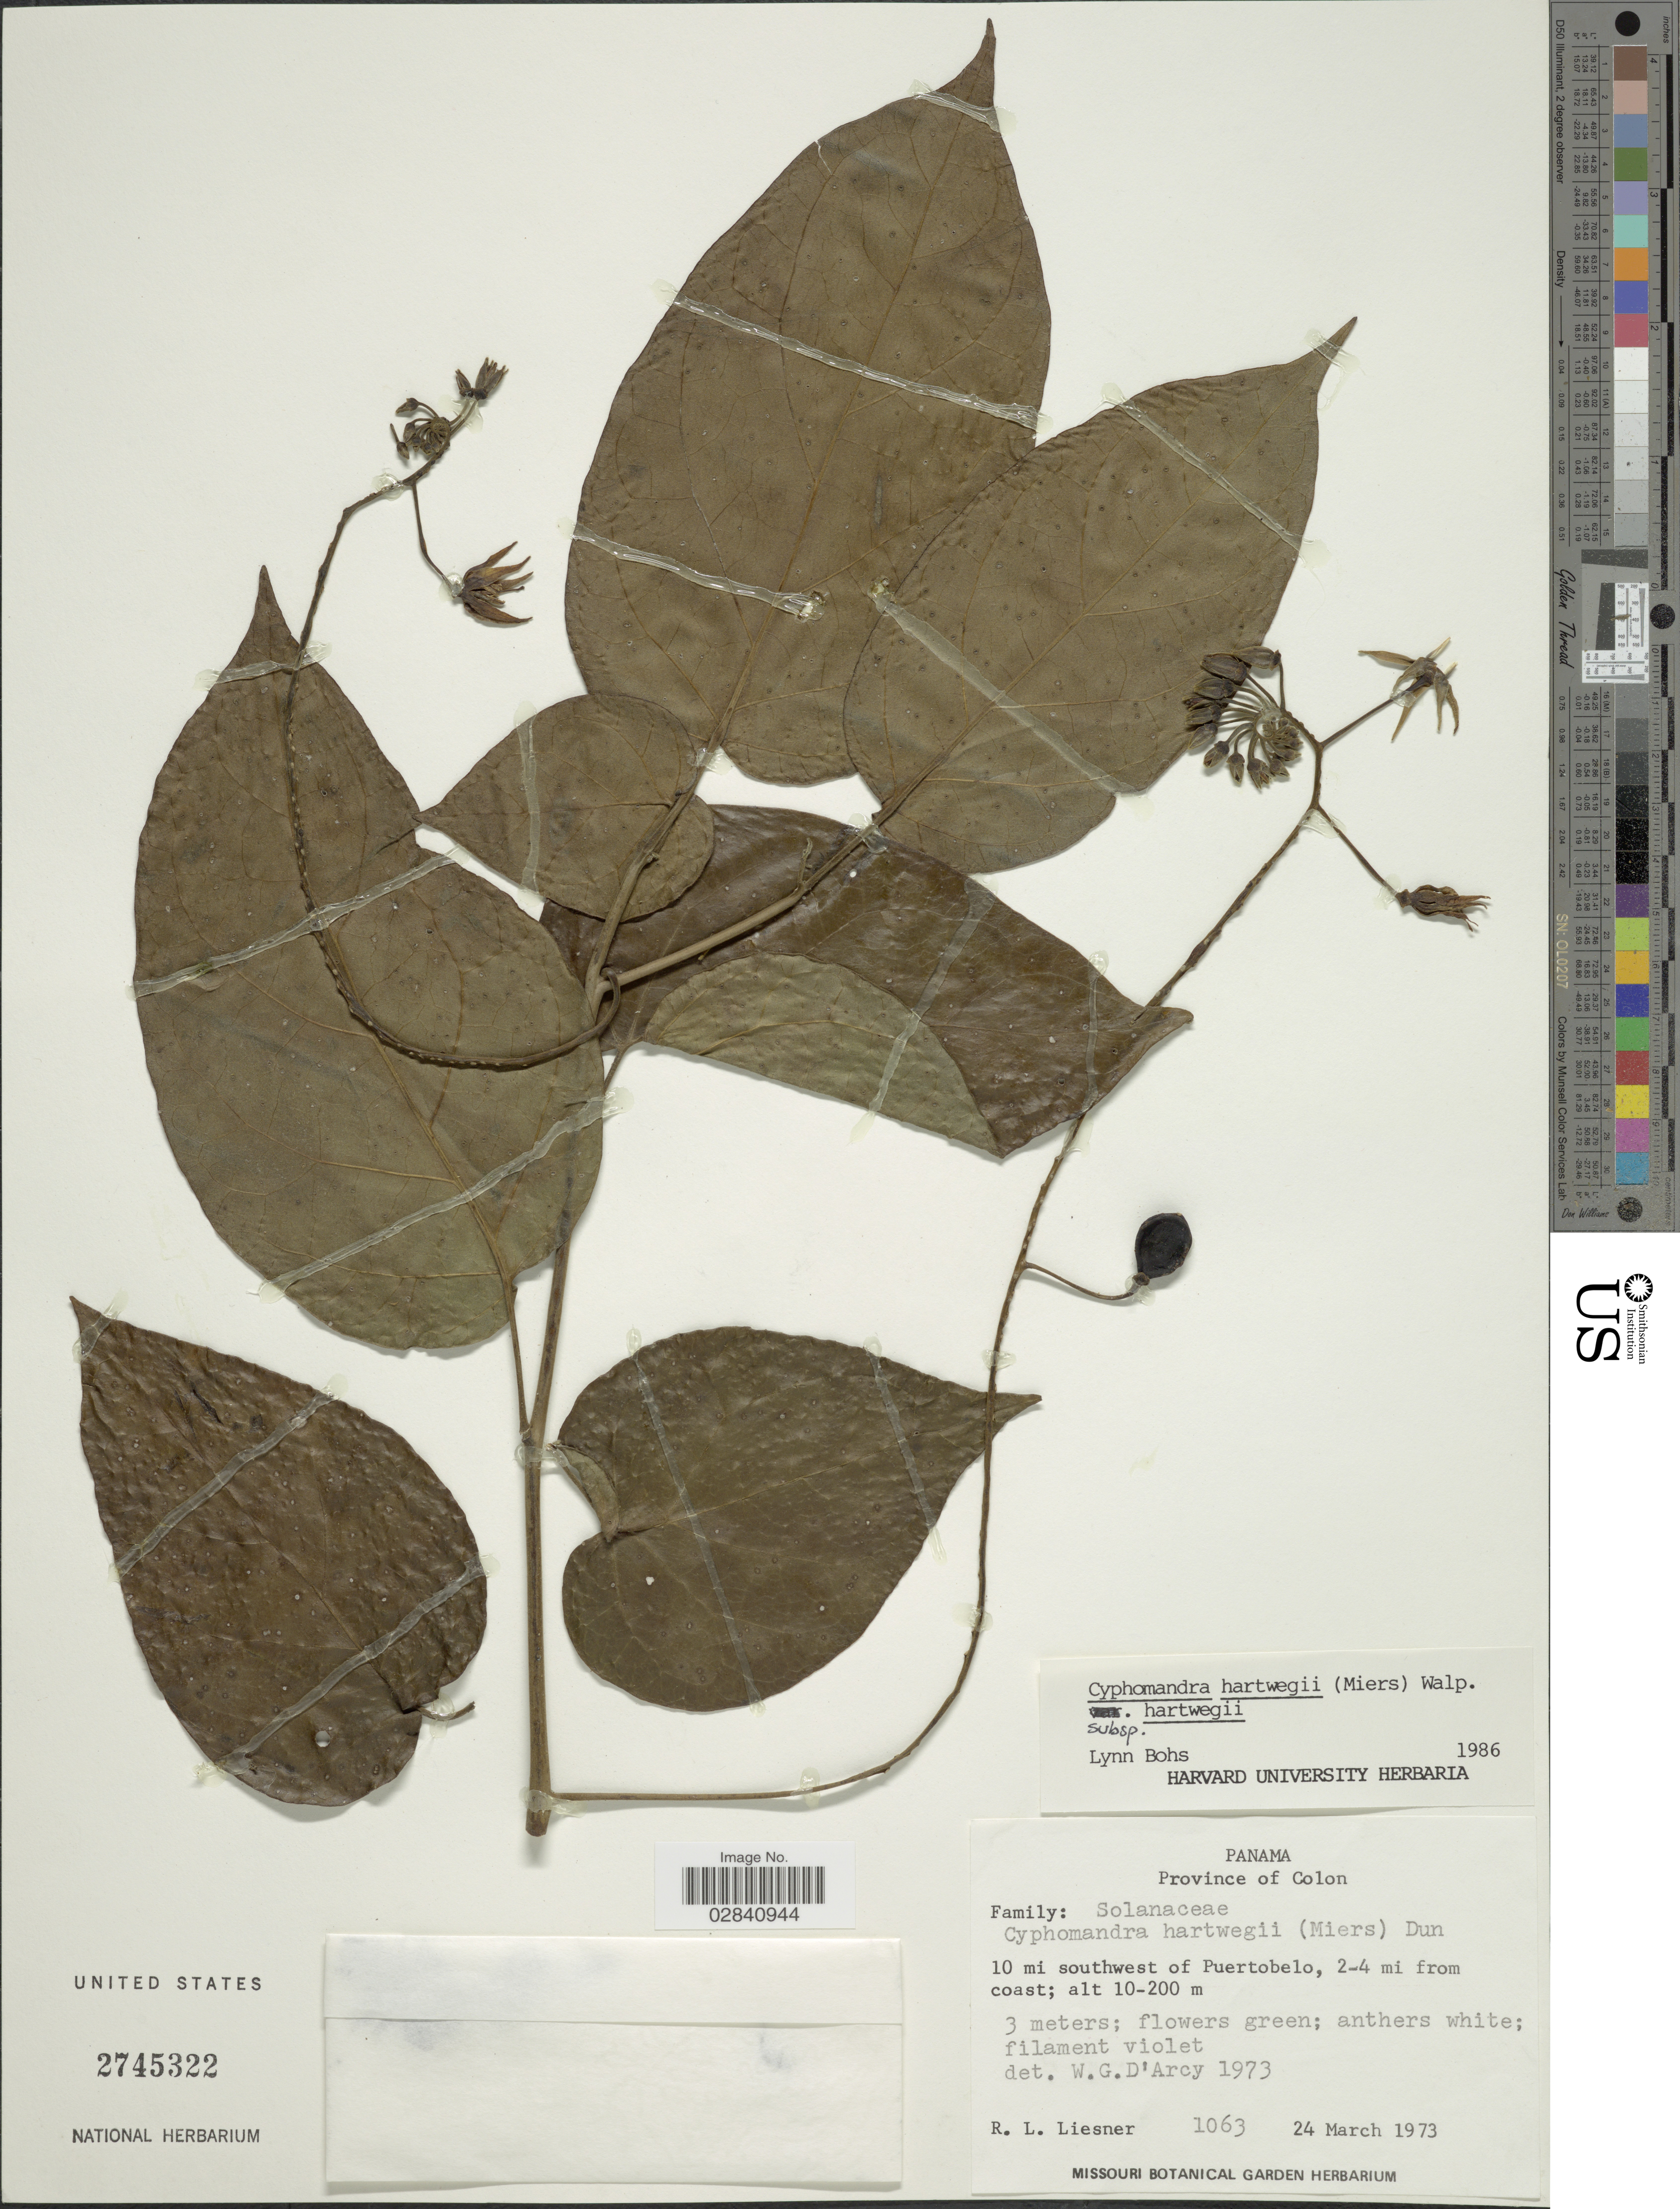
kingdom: Plantae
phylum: Tracheophyta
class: Magnoliopsida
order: Solanales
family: Solanaceae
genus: Cyphomandra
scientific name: Cyphomandra hartwegii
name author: (Miers) Sendtn. ex Walp.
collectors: R. L. Liesner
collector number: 1063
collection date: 1973-03-24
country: Panama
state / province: Colón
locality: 10 mi southwest of Puertobelo, 2-4 mi from coast.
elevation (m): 10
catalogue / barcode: US 2745322